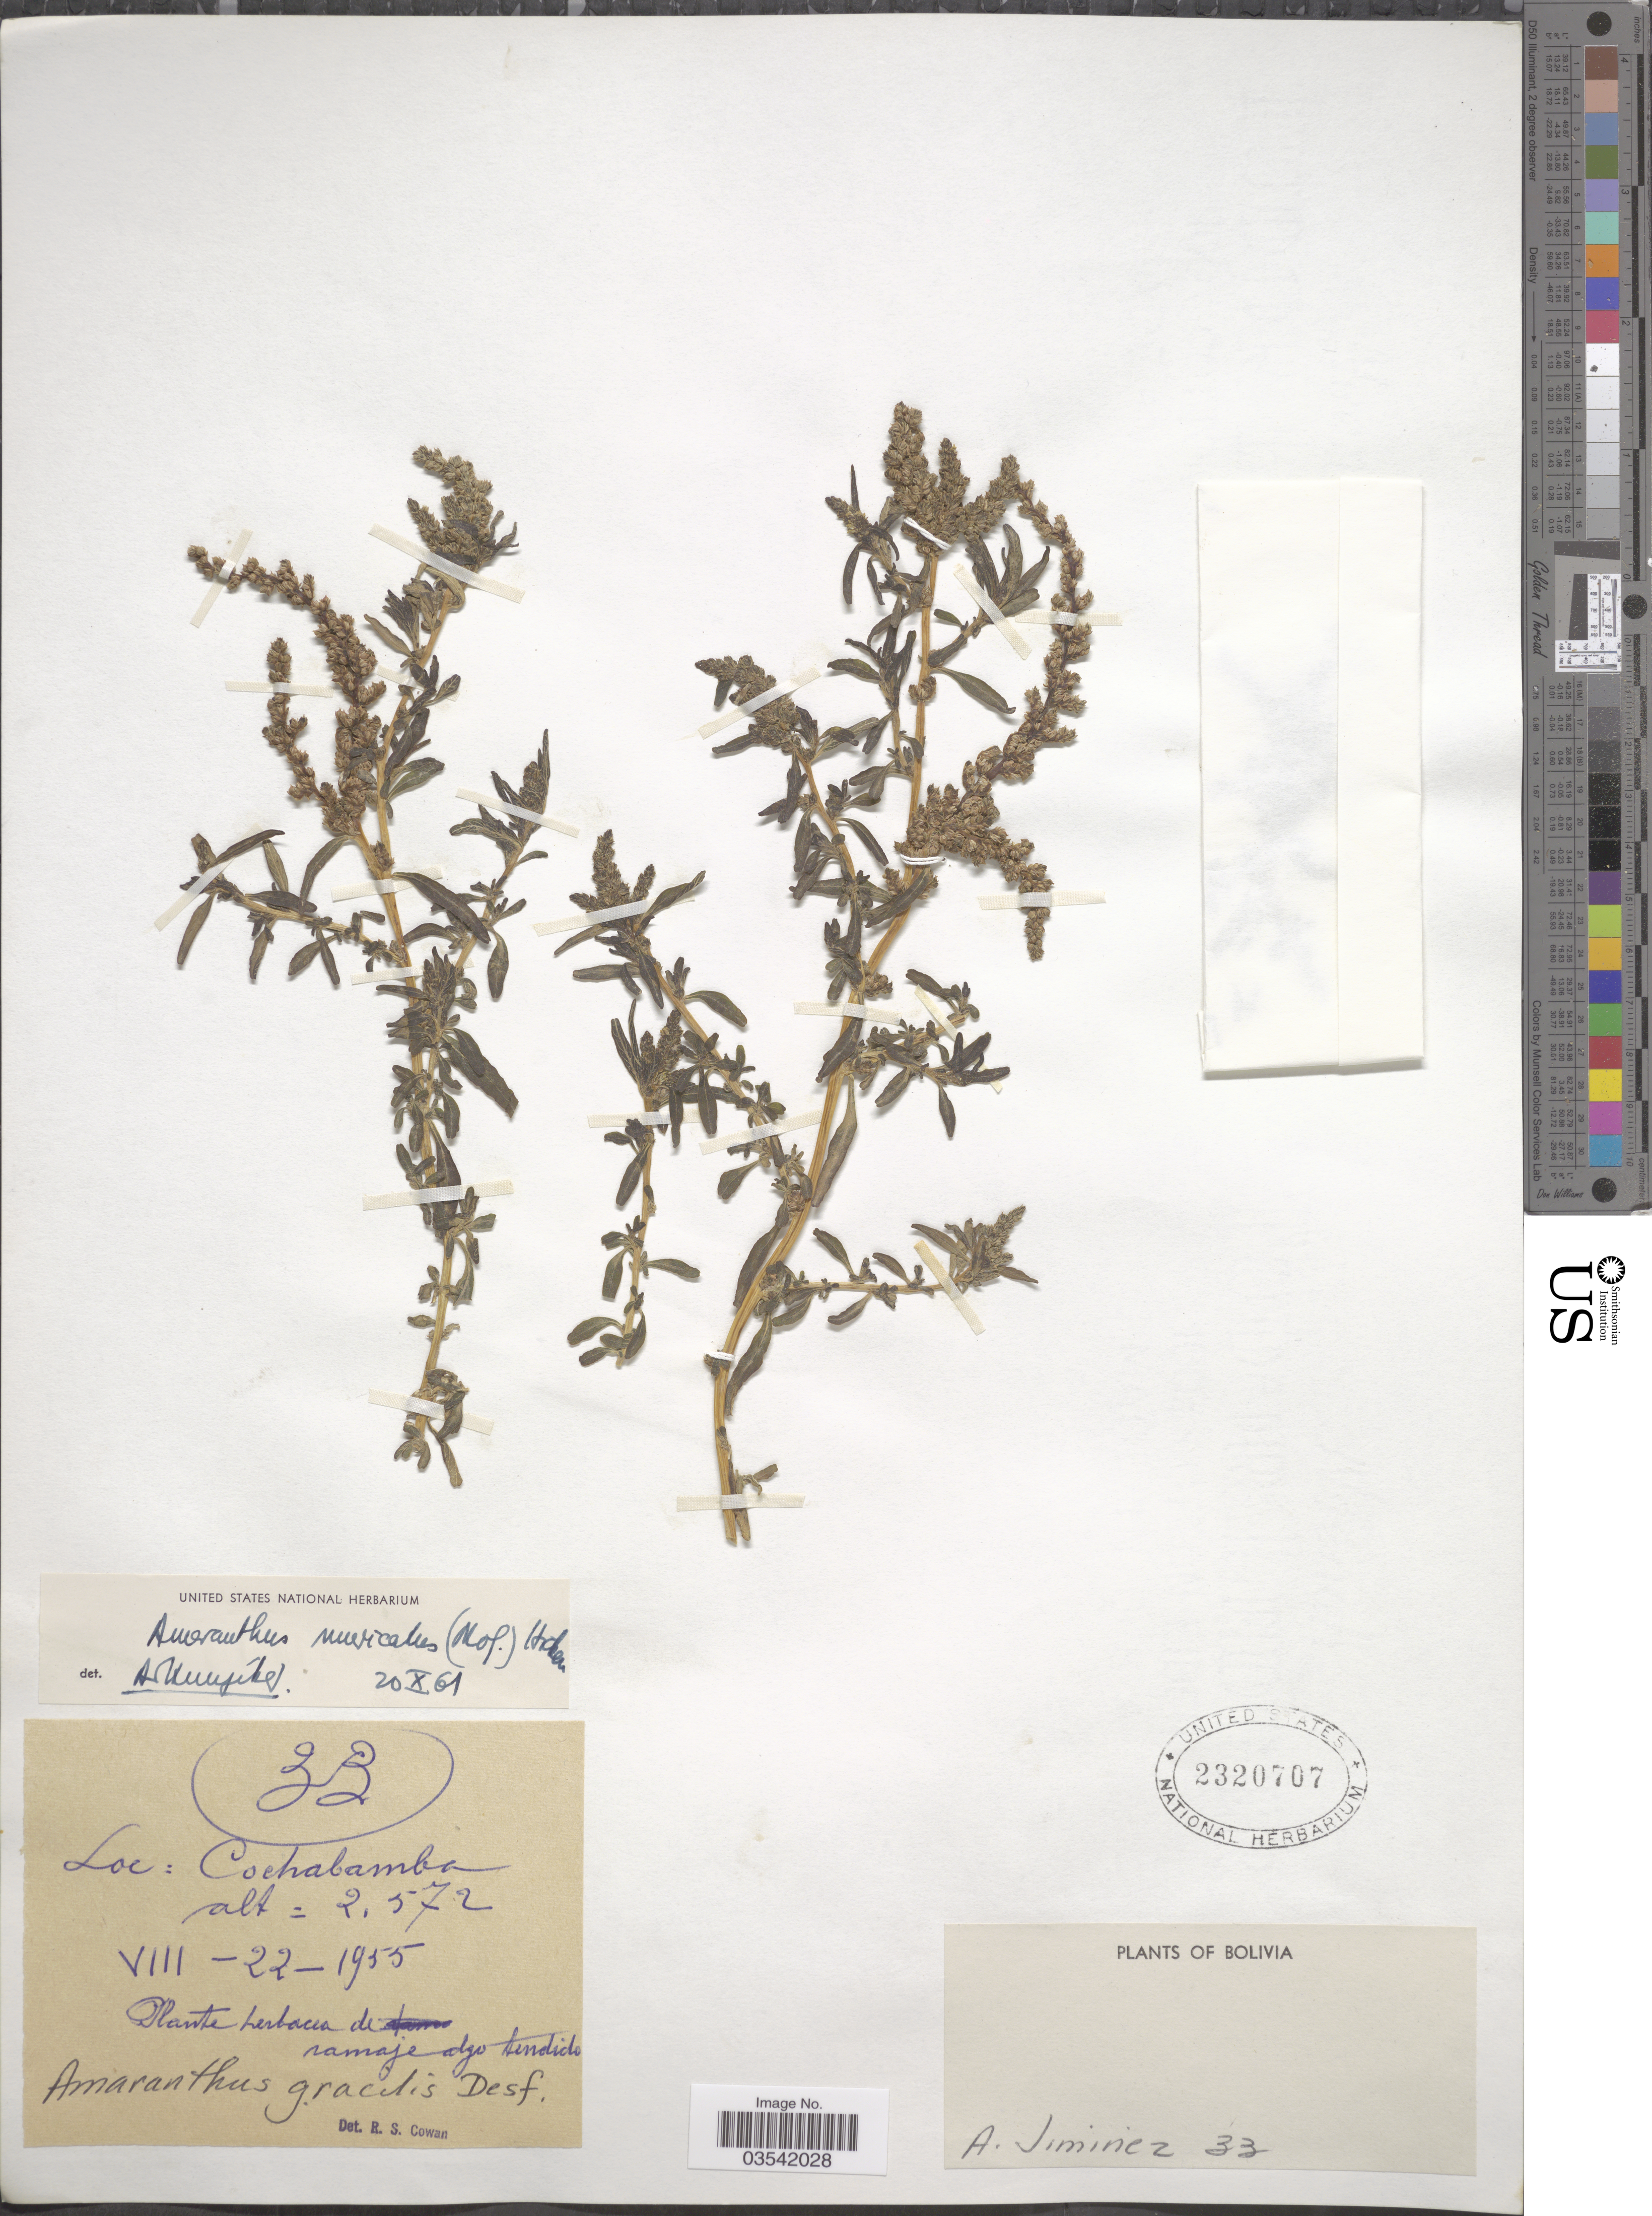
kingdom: Plantae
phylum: Tracheophyta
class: Magnoliopsida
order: Caryophyllales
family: Amaranthaceae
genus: Amaranthus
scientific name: Amaranthus muricatus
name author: (Moq.) Hieron.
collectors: A. Jiminez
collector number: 33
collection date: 1955-08-22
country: Bolivia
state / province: Cochabamba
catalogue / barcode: US 2320707